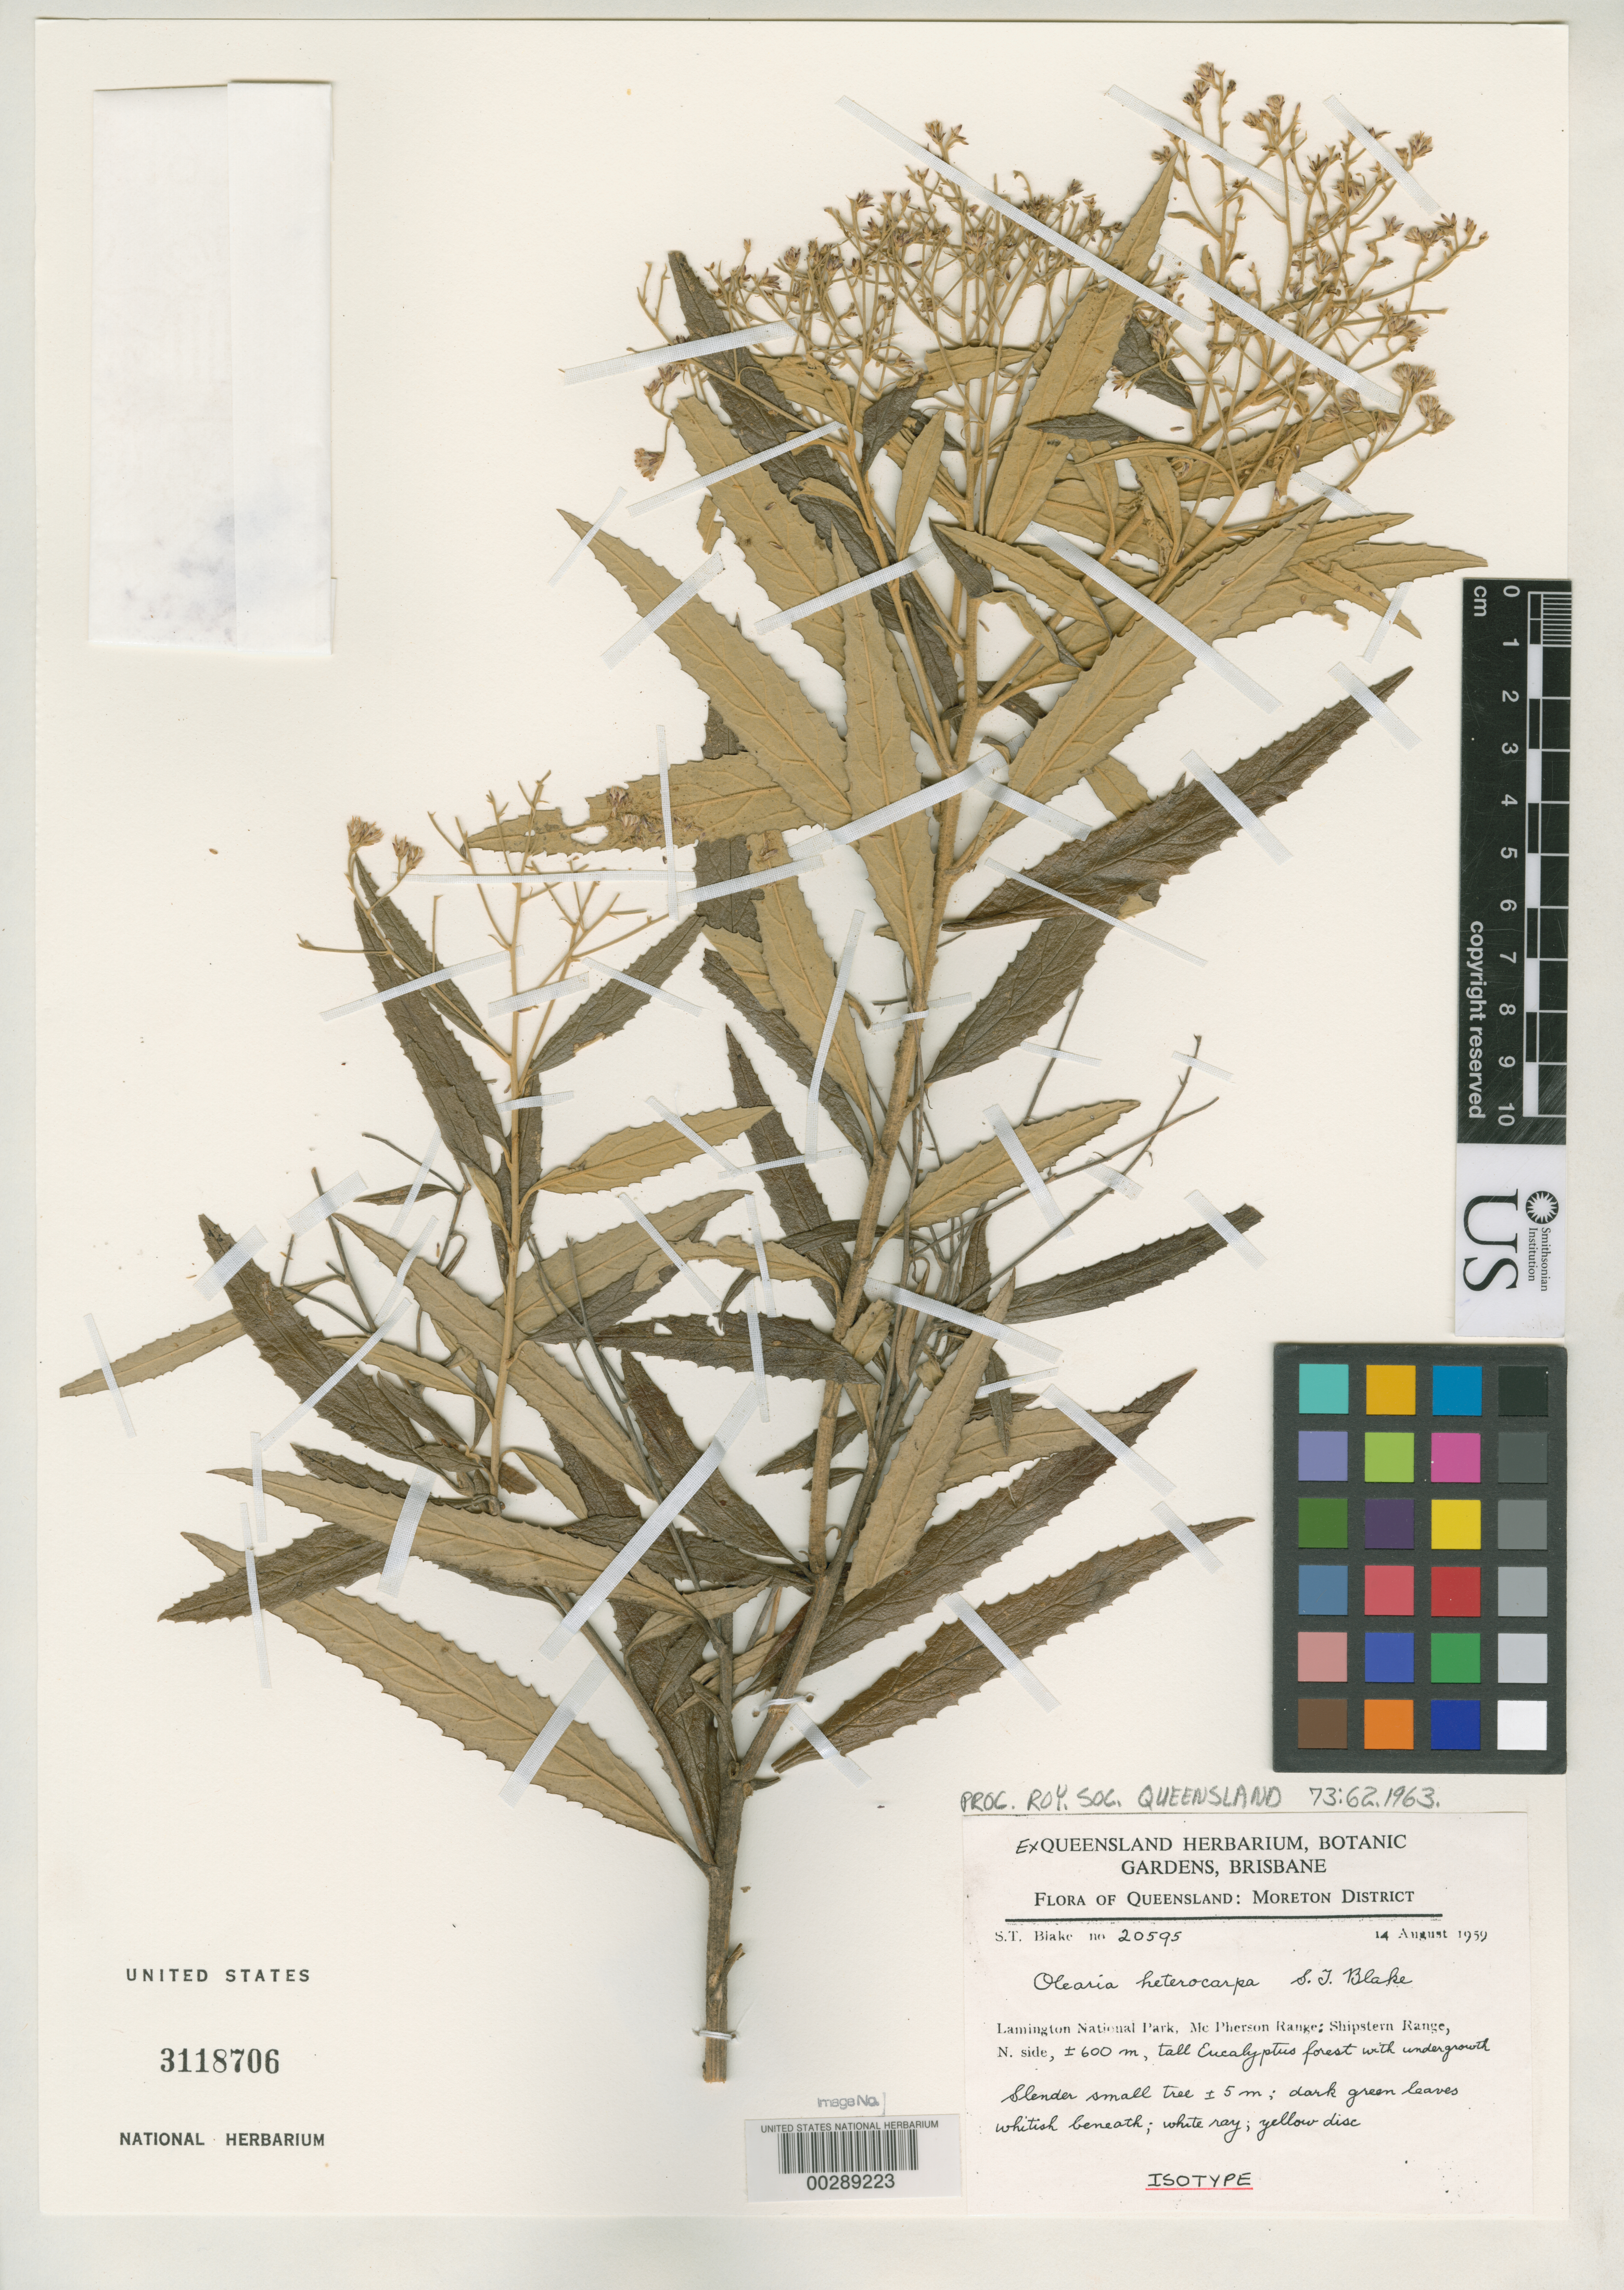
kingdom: Plantae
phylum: Tracheophyta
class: Magnoliopsida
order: Asterales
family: Asteraceae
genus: Olearia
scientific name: Olearia heterocarpa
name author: S.T. Blake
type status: Isotype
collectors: S. T. Blake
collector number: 20595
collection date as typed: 14 Aug 1959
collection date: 1959-08-14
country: Australia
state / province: Queensland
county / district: Moreton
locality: Lamington National Park, McPhearson Range, Shipstern Range, N side.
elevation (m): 600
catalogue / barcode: US 3118706